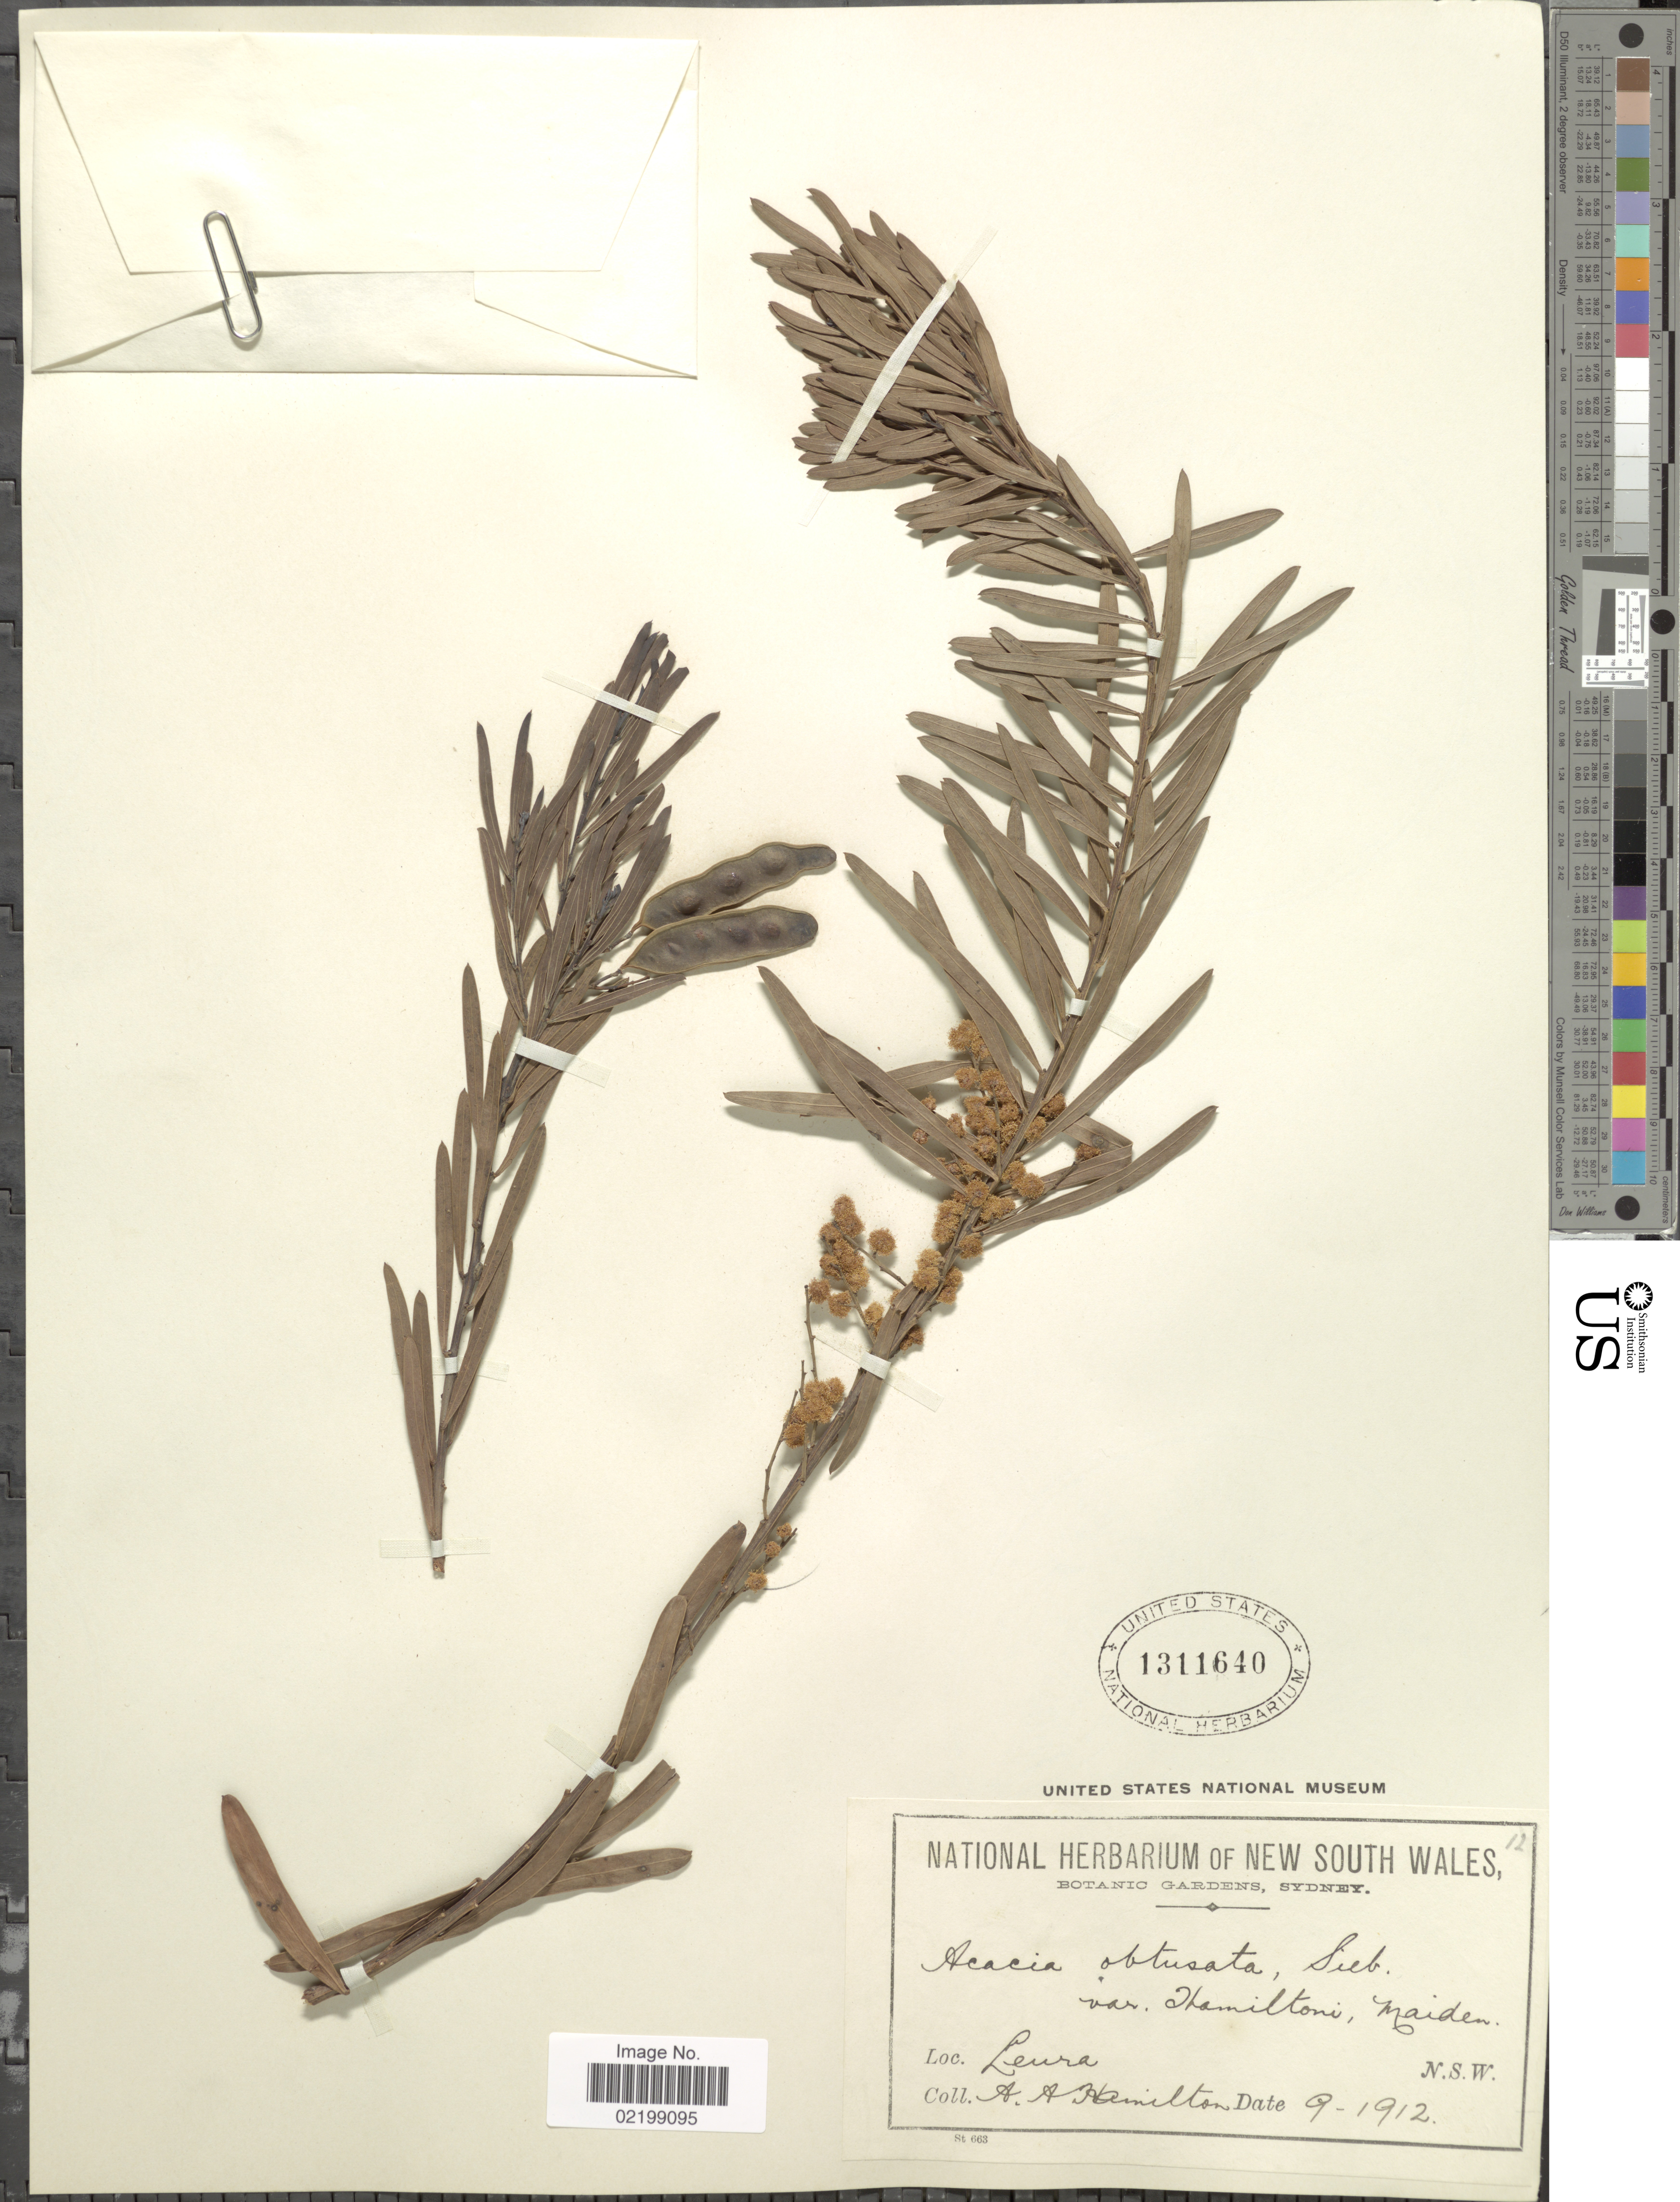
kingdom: Plantae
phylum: Tracheophyta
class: Magnoliopsida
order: Fabales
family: Fabaceae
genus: Acacia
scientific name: Acacia obtusata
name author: Sieber ex DC.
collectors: A. A. Hamilton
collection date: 1912-09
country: Australia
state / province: New South Wales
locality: Leura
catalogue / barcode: US 1311640